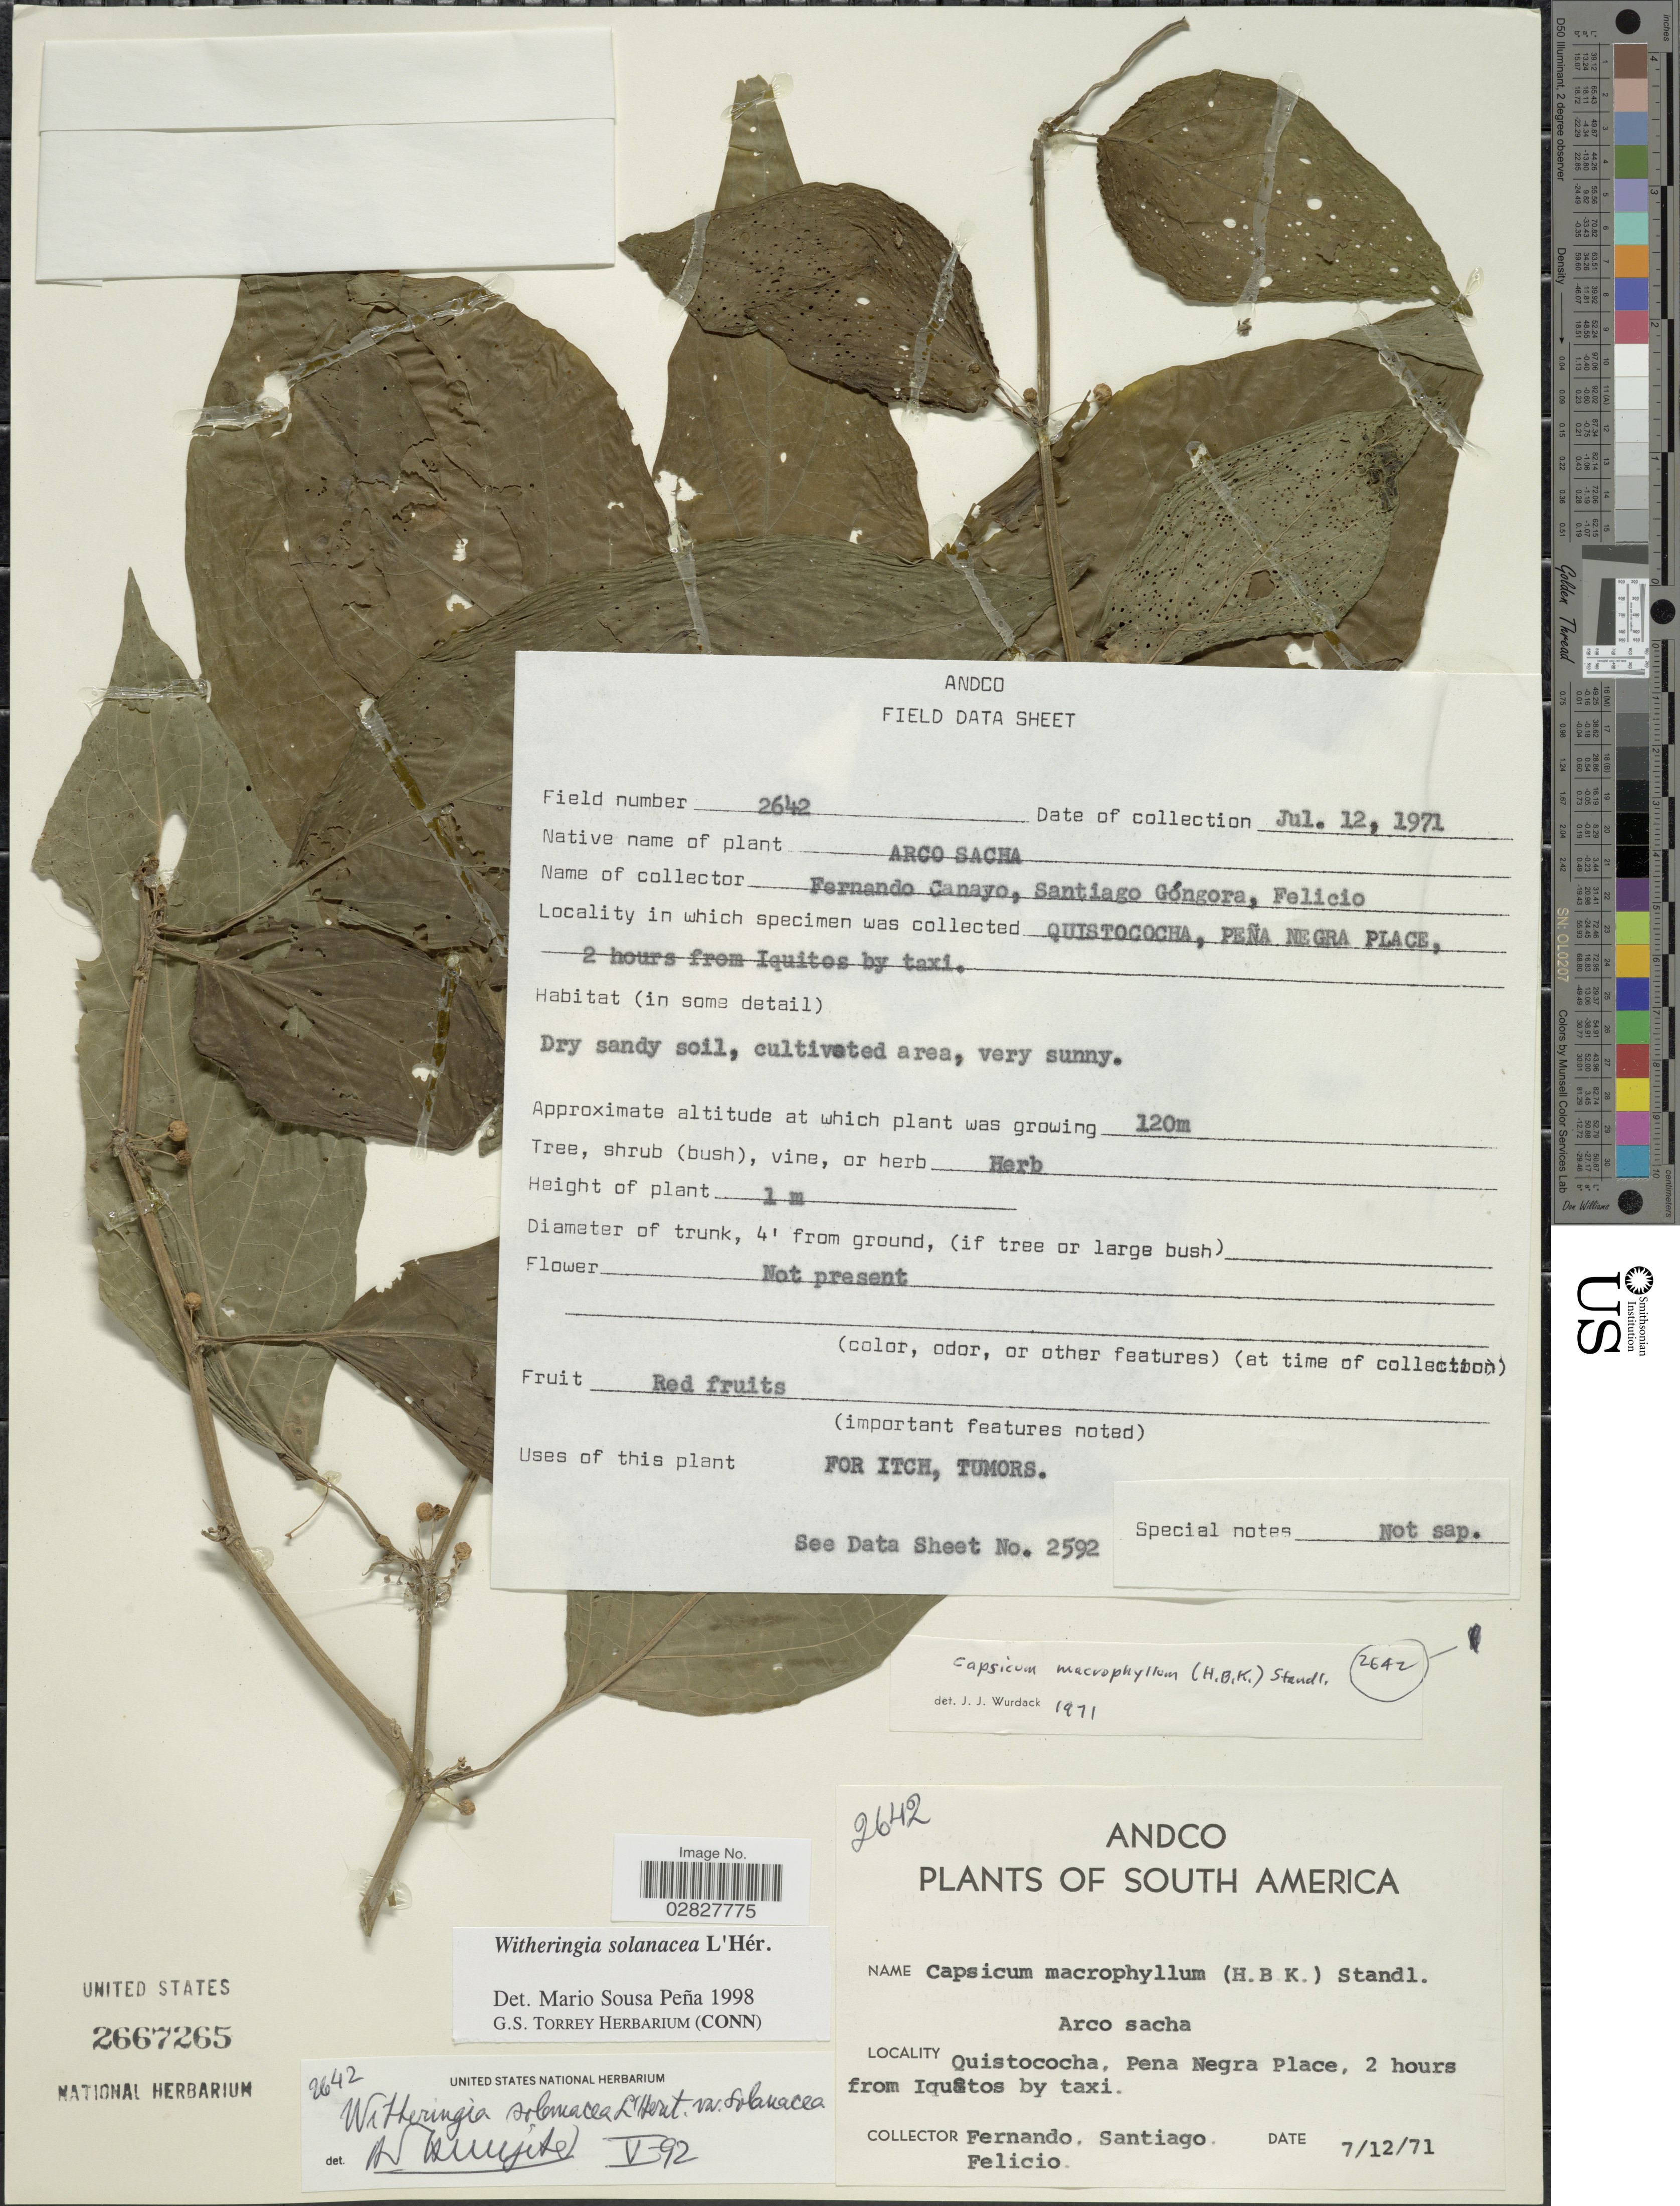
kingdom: Plantae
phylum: Tracheophyta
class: Magnoliopsida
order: Solanales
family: Solanaceae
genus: Witheringia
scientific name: Witheringia solanacea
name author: L'Hér.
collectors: F. Canayo, S. Góngora & -- Felicio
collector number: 2642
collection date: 1971-07-12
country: Peru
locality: Andco. South America. Quistococha, Peña Negra Place, 2 hours from Iquitos by taxi.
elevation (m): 120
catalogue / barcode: US 2667265